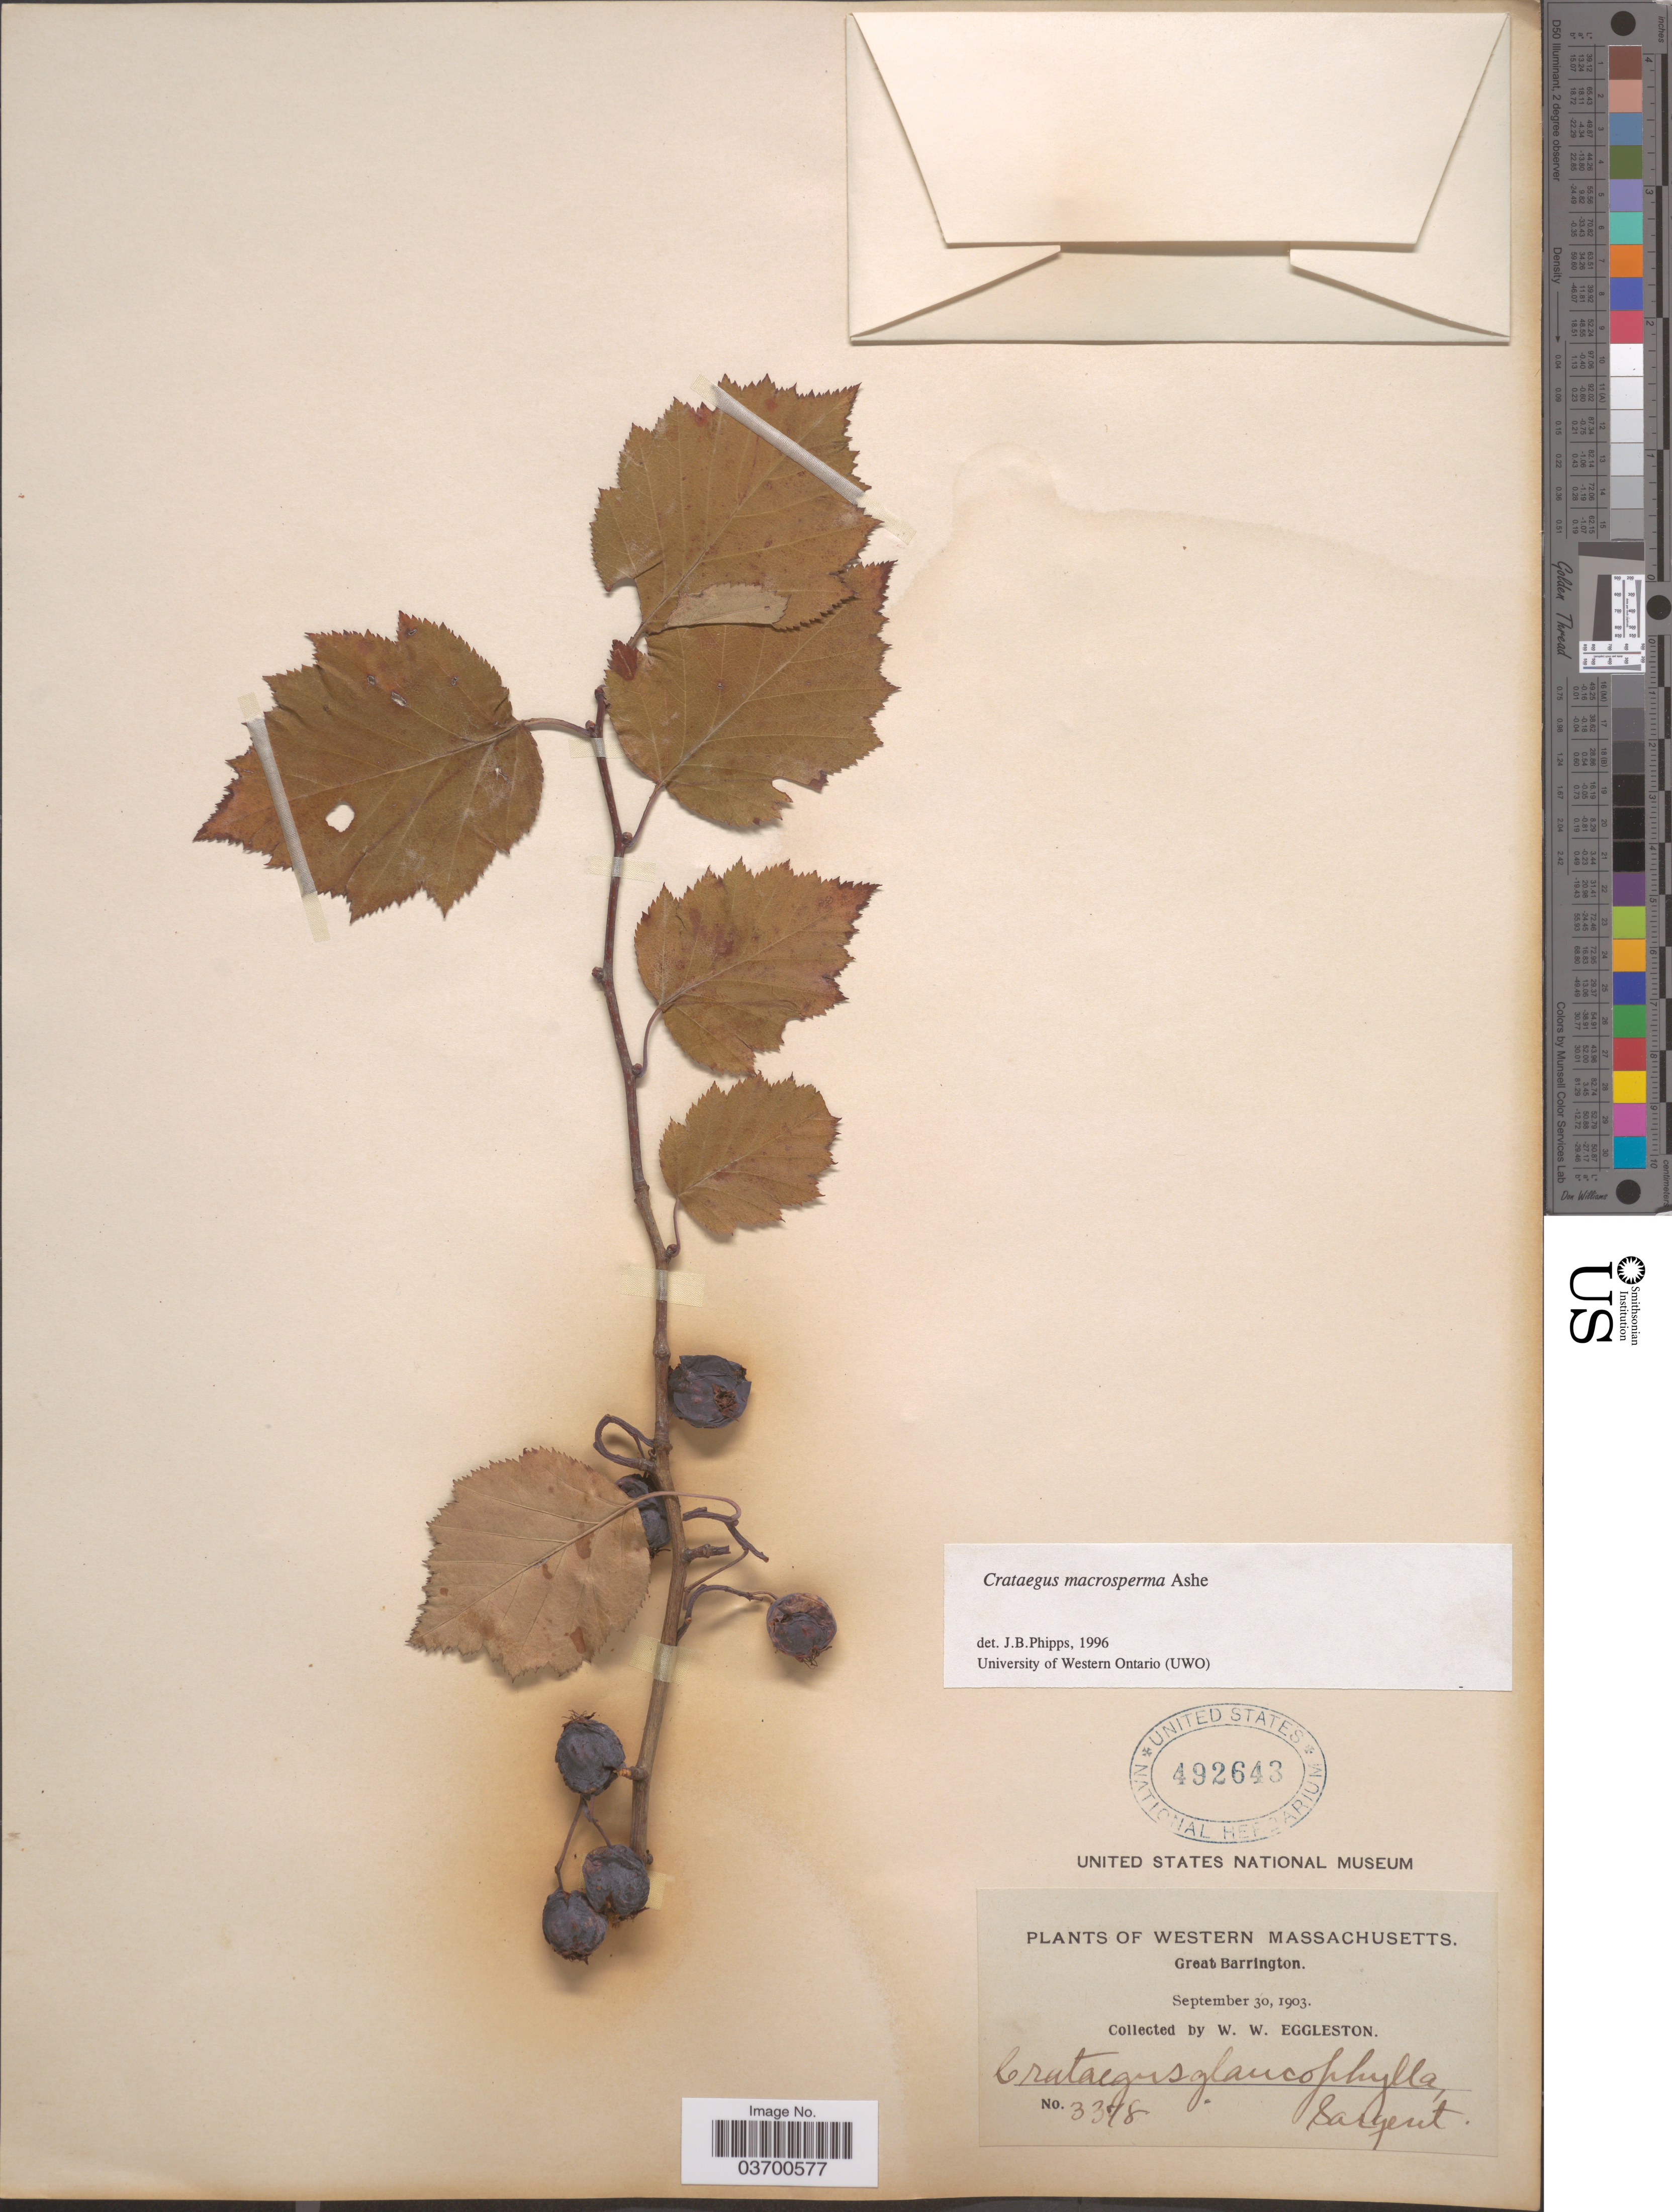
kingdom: Plantae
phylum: Tracheophyta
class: Magnoliopsida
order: Rosales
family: Rosaceae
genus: Crataegus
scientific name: Crataegus macrosperma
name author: Ashe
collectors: W. W. Eggleston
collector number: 3378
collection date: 1903-09-30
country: United States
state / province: Massachusetts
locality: Western Massachusetts. Great Barrington.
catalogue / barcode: US 492643